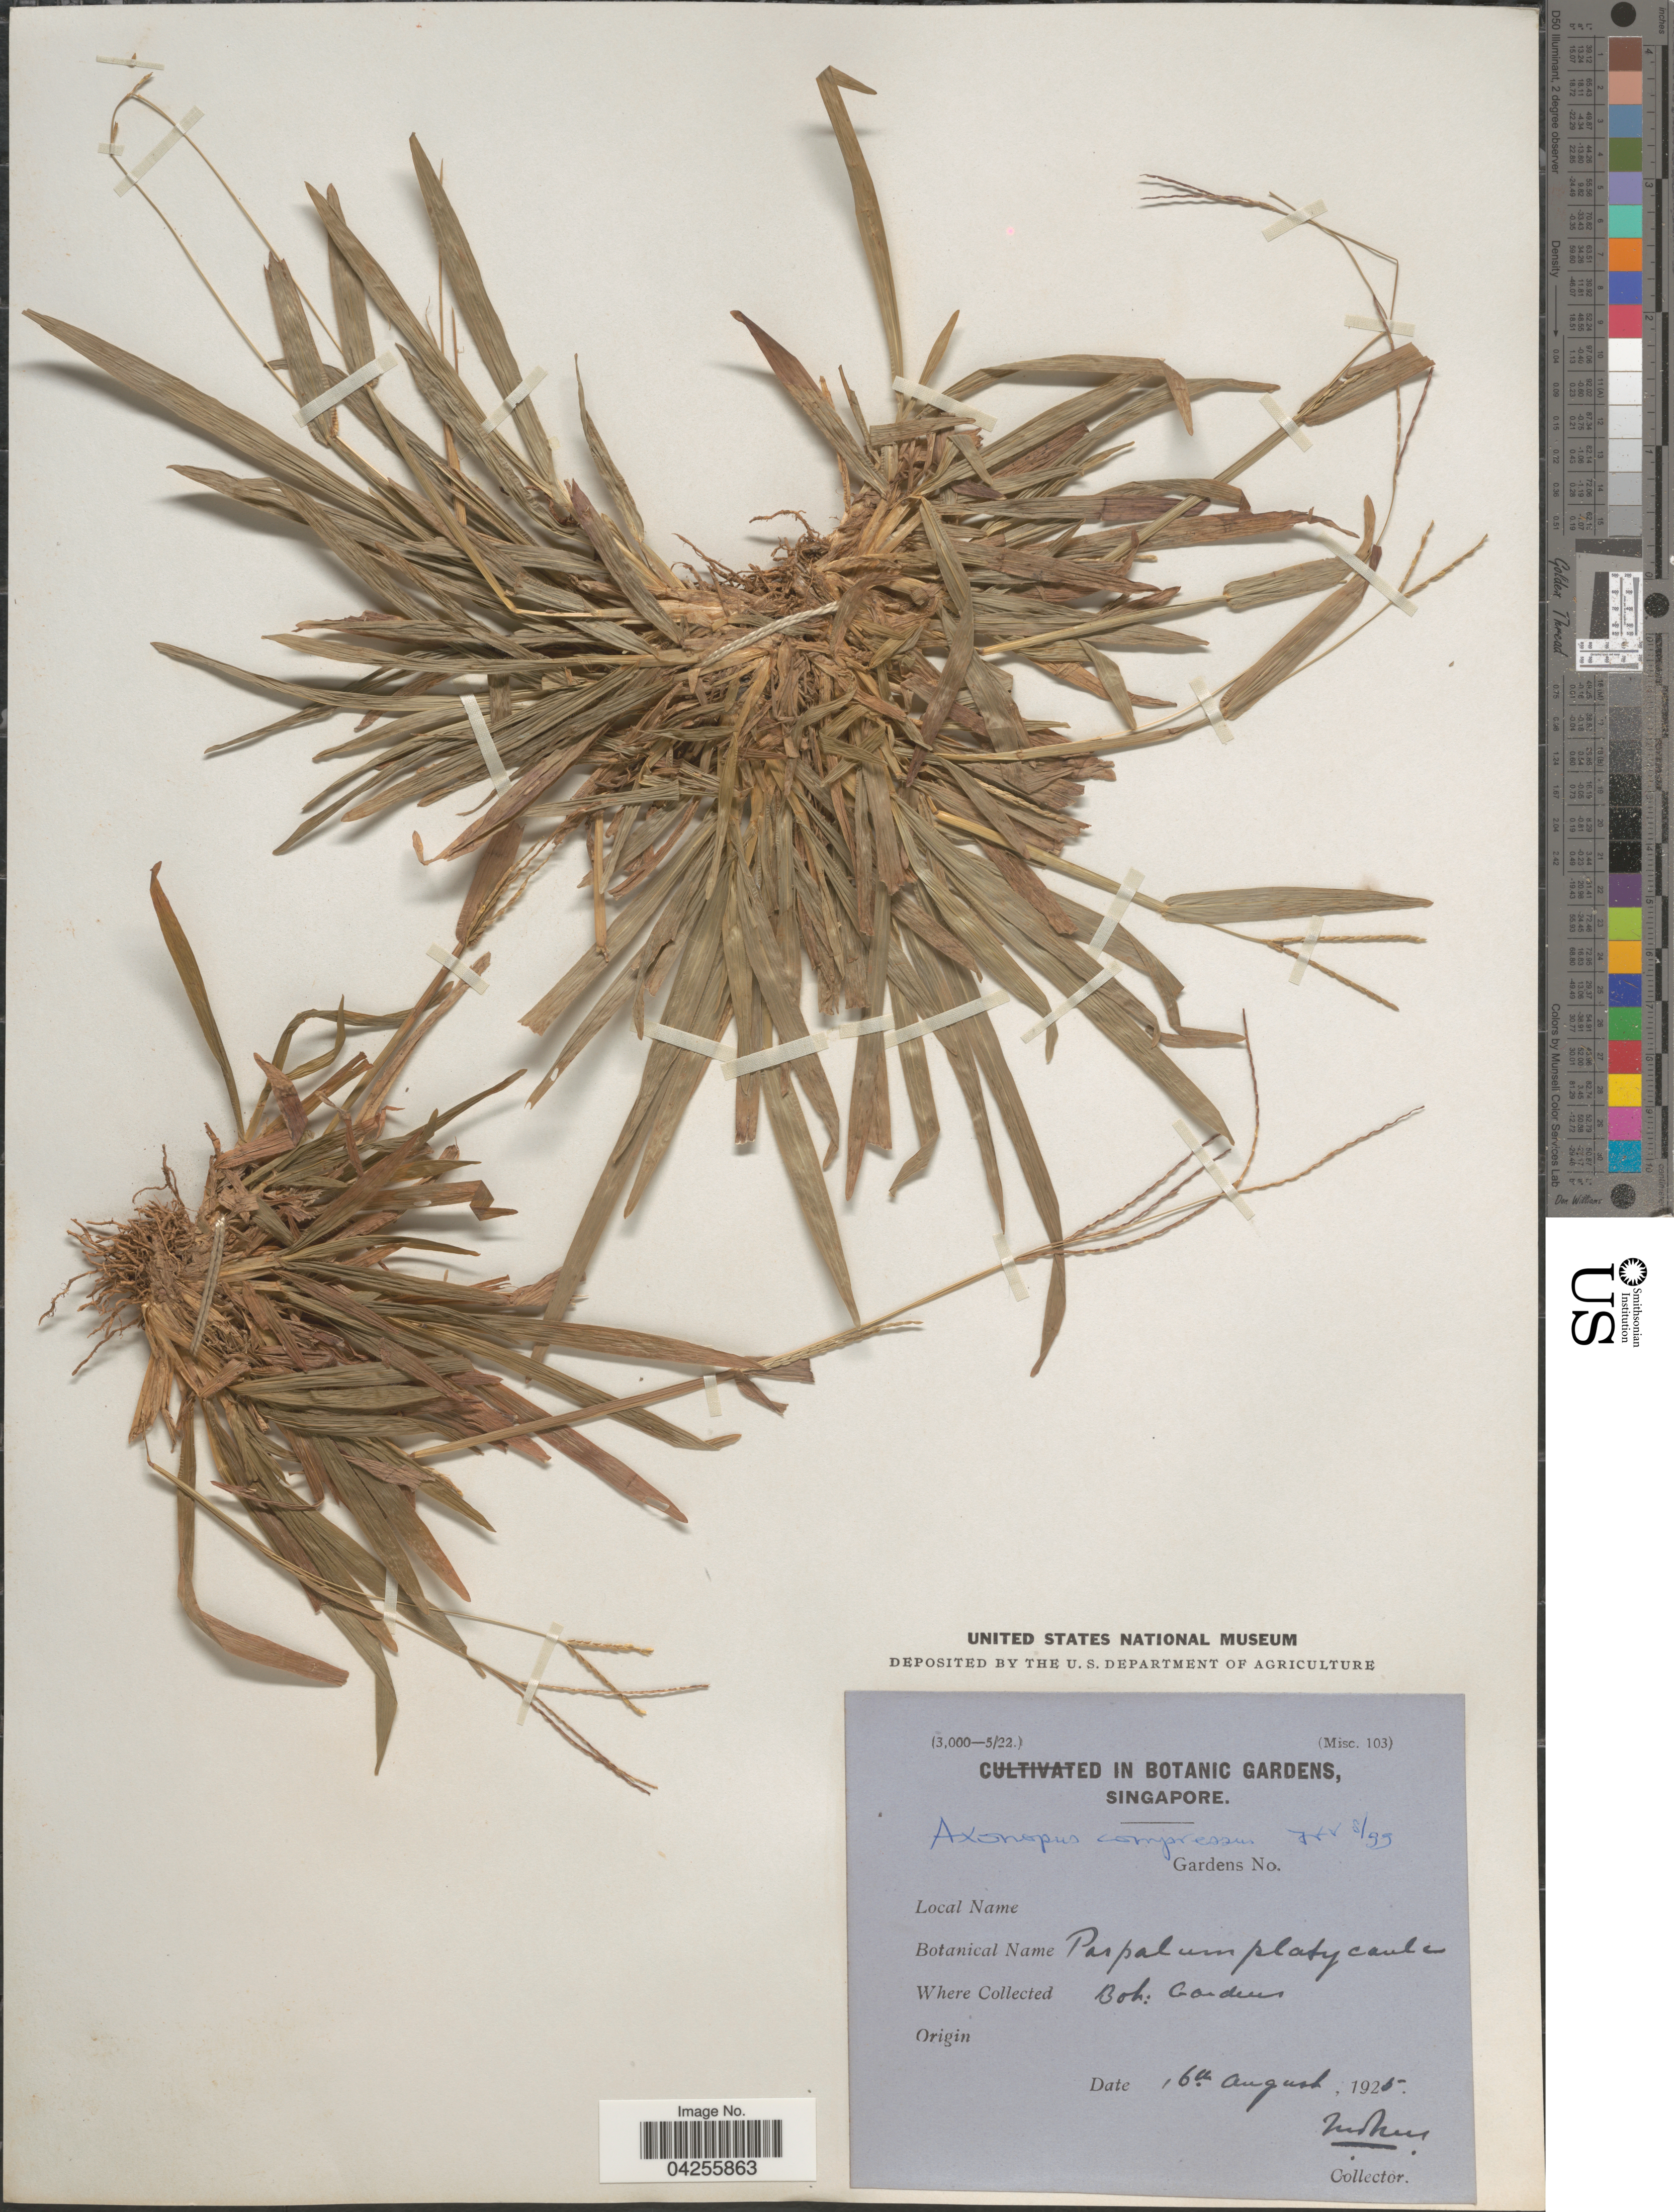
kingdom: Plantae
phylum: Tracheophyta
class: Liliopsida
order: Poales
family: Poaceae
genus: Axonopus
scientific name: Axonopus compressus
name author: (Sw.) P. Beauv.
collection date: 1925-08-16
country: Singapore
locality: Bot. Gardens.